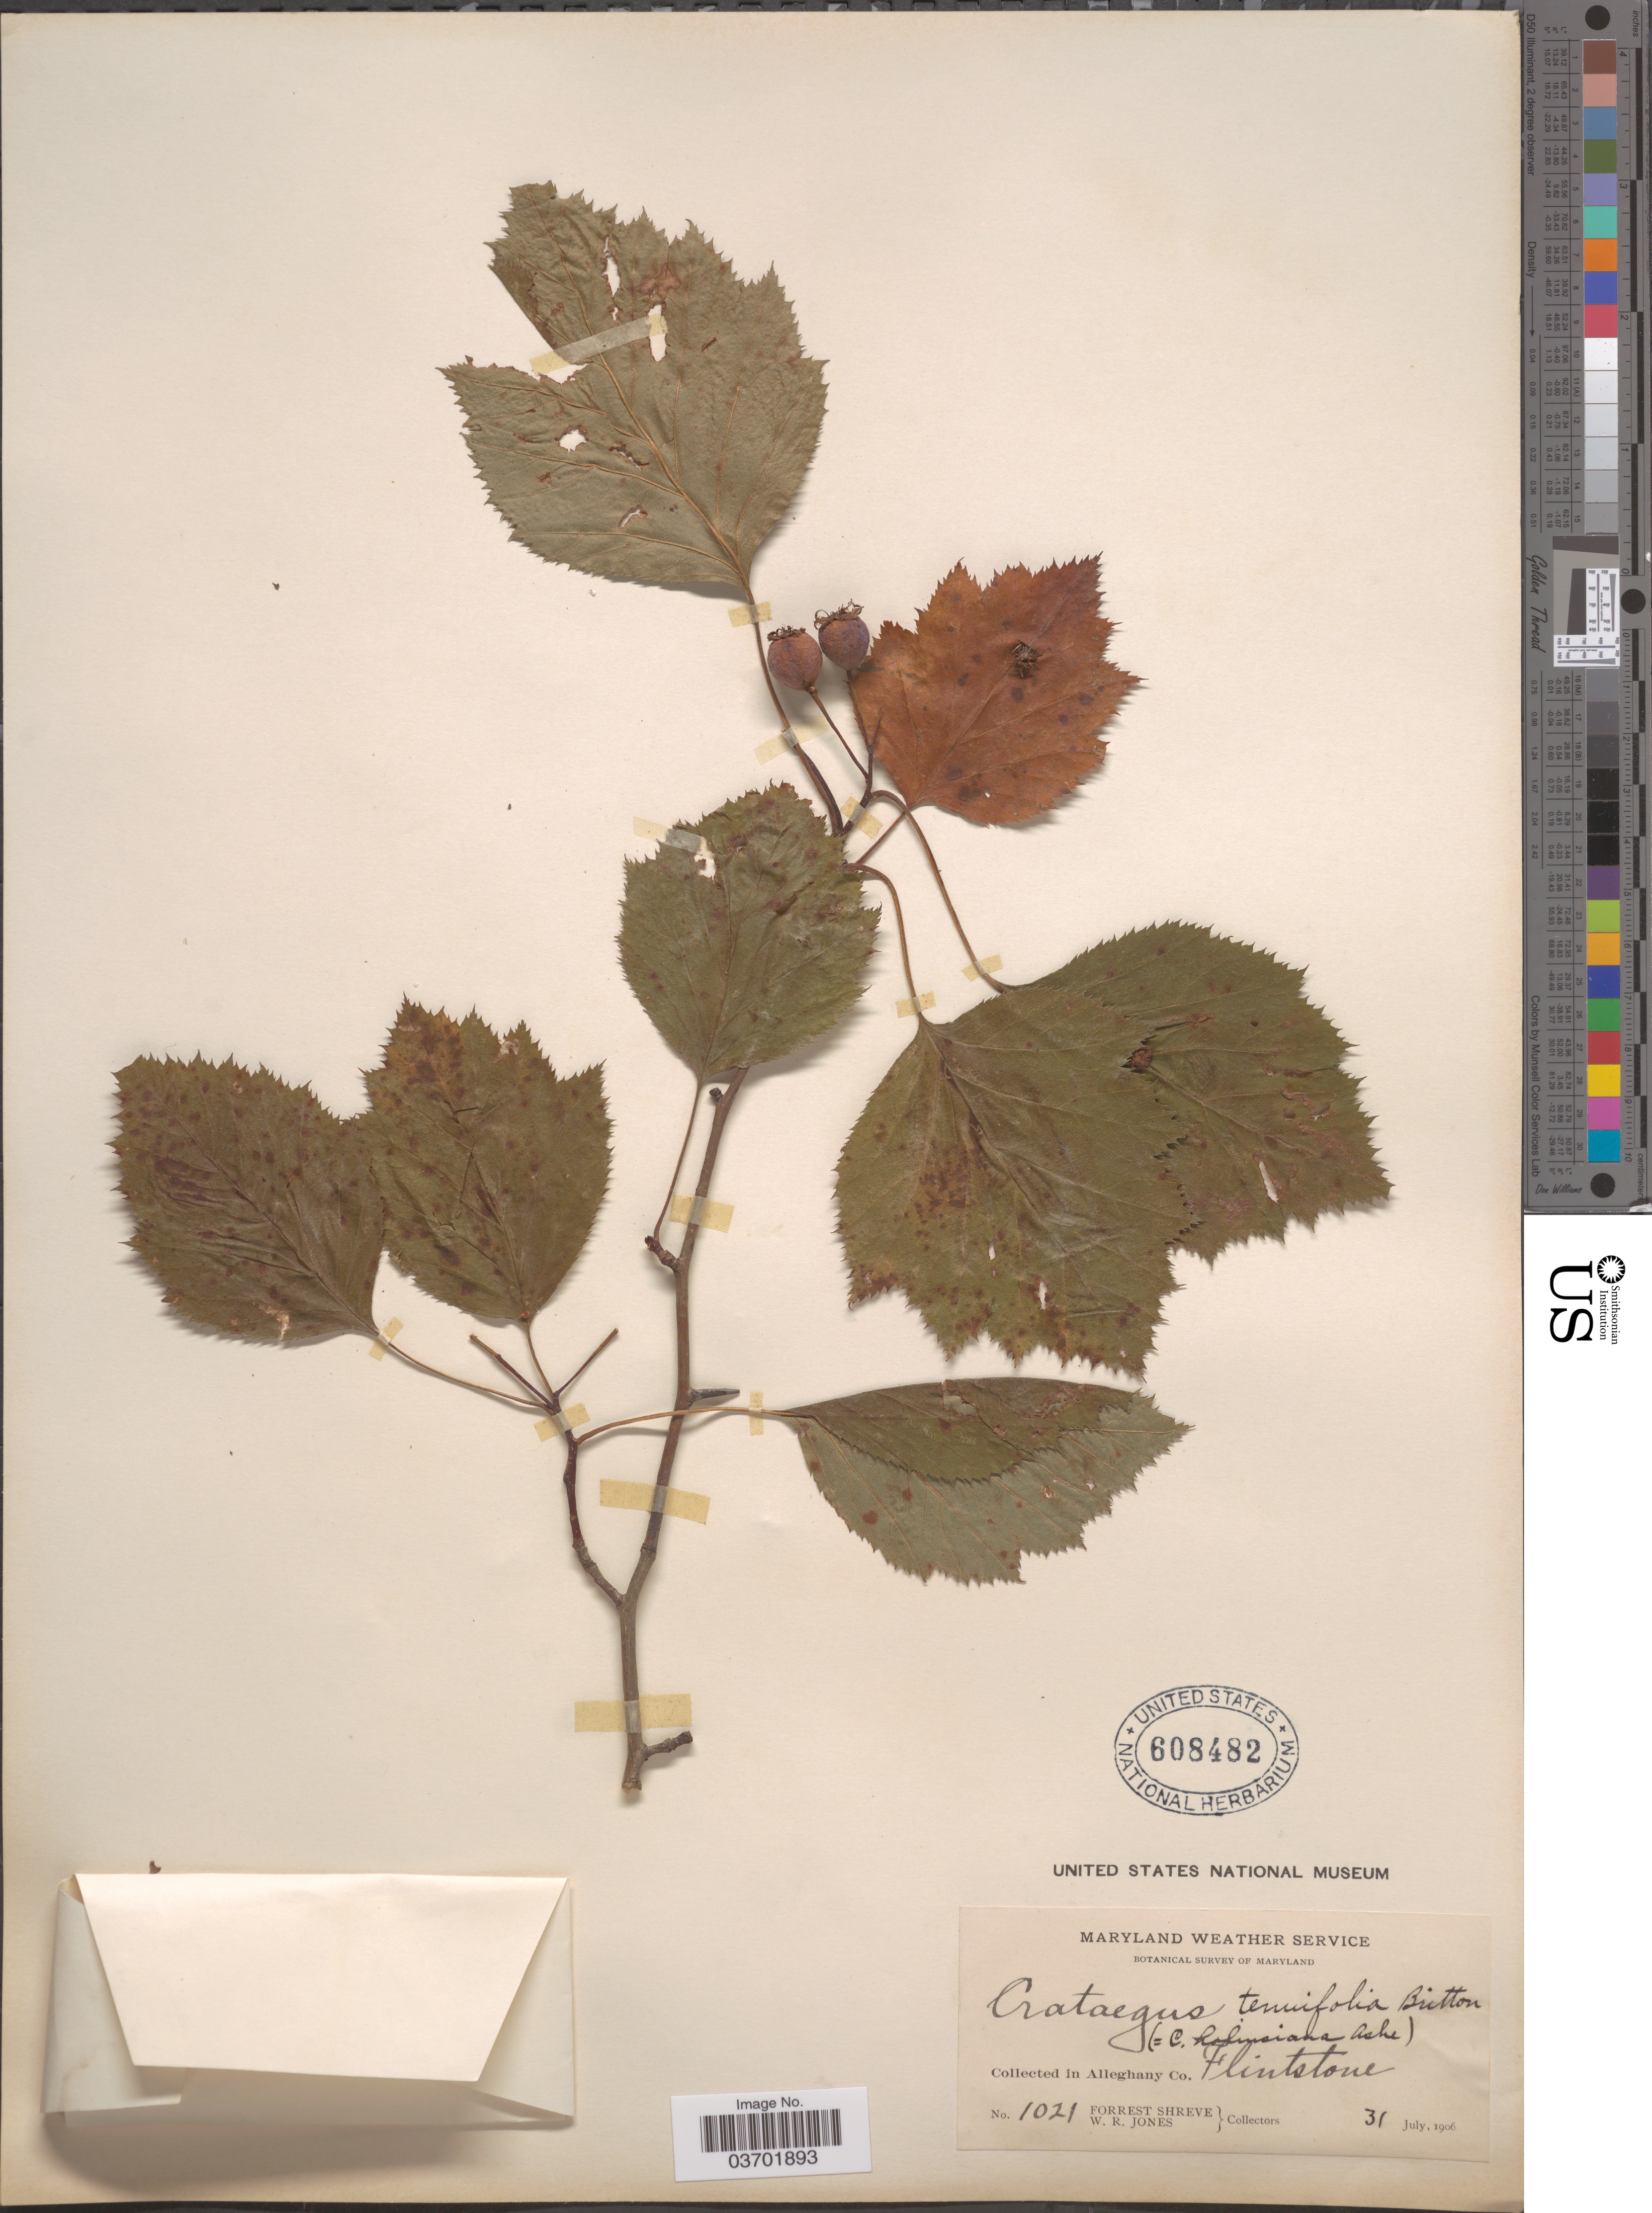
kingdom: Plantae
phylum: Tracheophyta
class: Magnoliopsida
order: Rosales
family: Rosaceae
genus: Crataegus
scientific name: Crataegus tenuifolia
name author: Britton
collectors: F. Shreve & W. R. Jones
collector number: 1021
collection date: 1906-07-31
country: United States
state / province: Maryland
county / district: Allegany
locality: Alleghany Co. Flintstone.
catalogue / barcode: US 608482